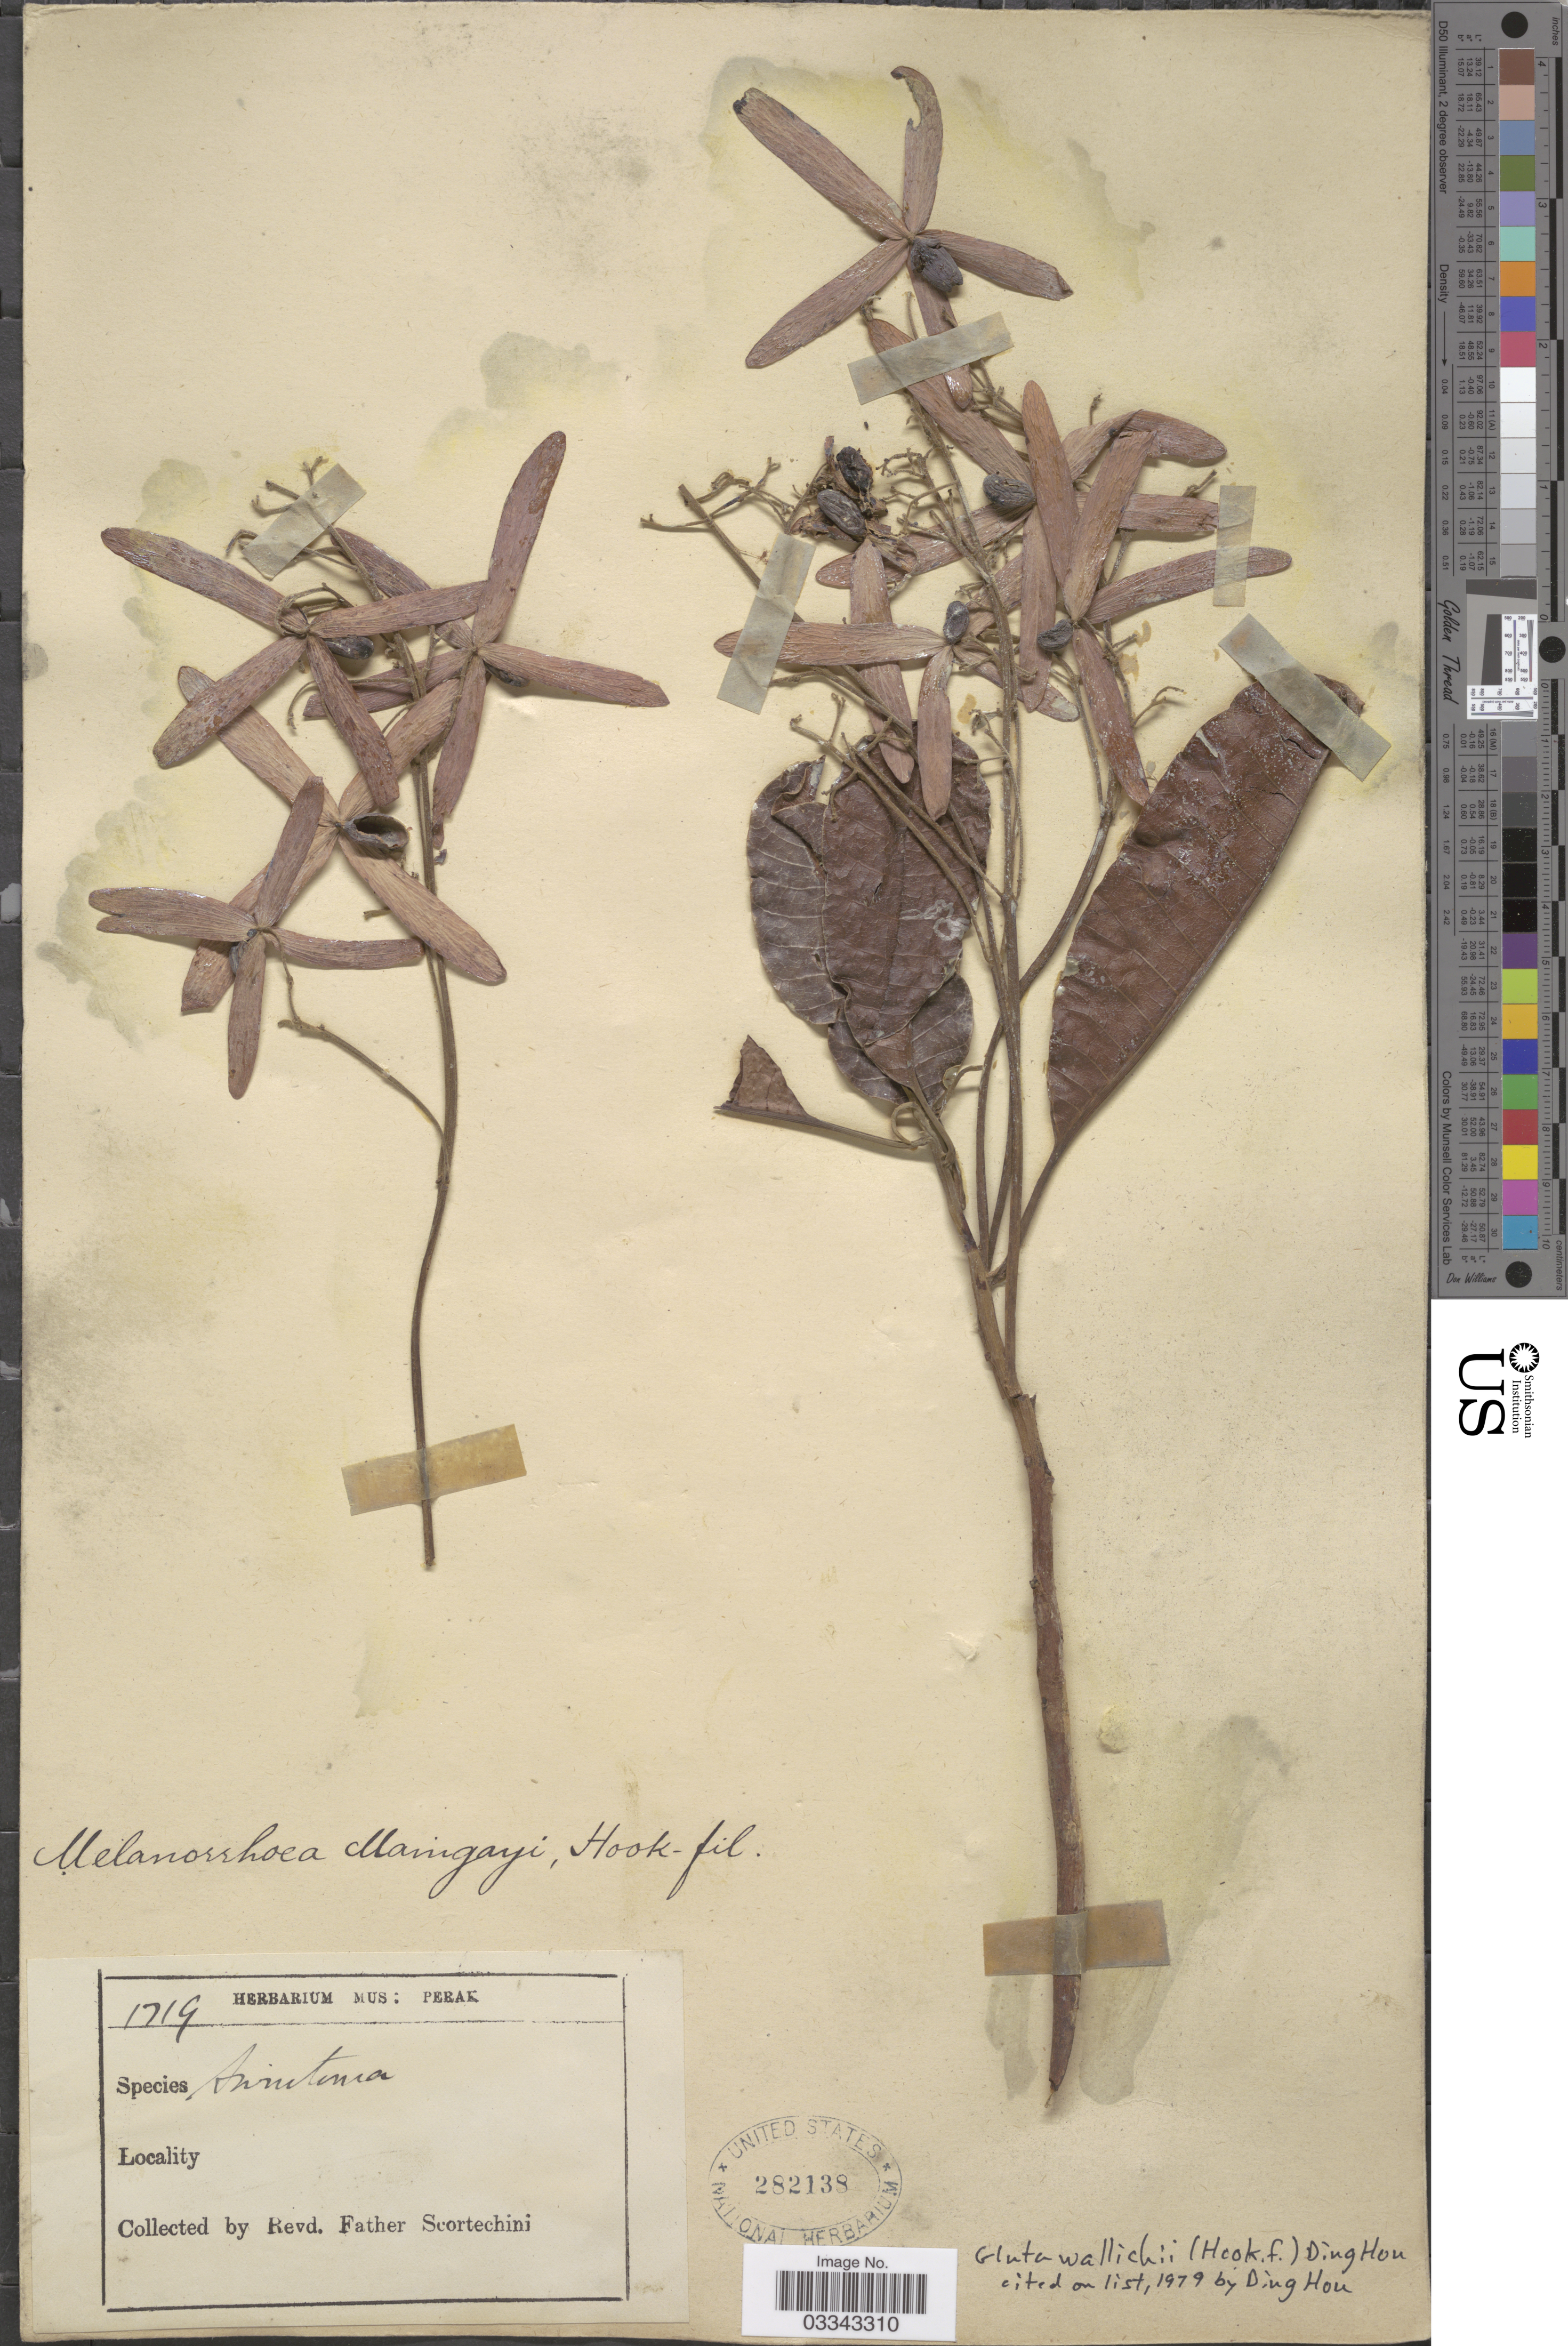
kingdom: Plantae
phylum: Tracheophyta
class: Magnoliopsida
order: Sapindales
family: Anacardiaceae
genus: Gluta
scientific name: Gluta wallichii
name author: (Hook. f.) Ding Hou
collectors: Fr. Scortechini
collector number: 1719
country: Malaysia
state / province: Perak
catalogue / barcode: US 282138